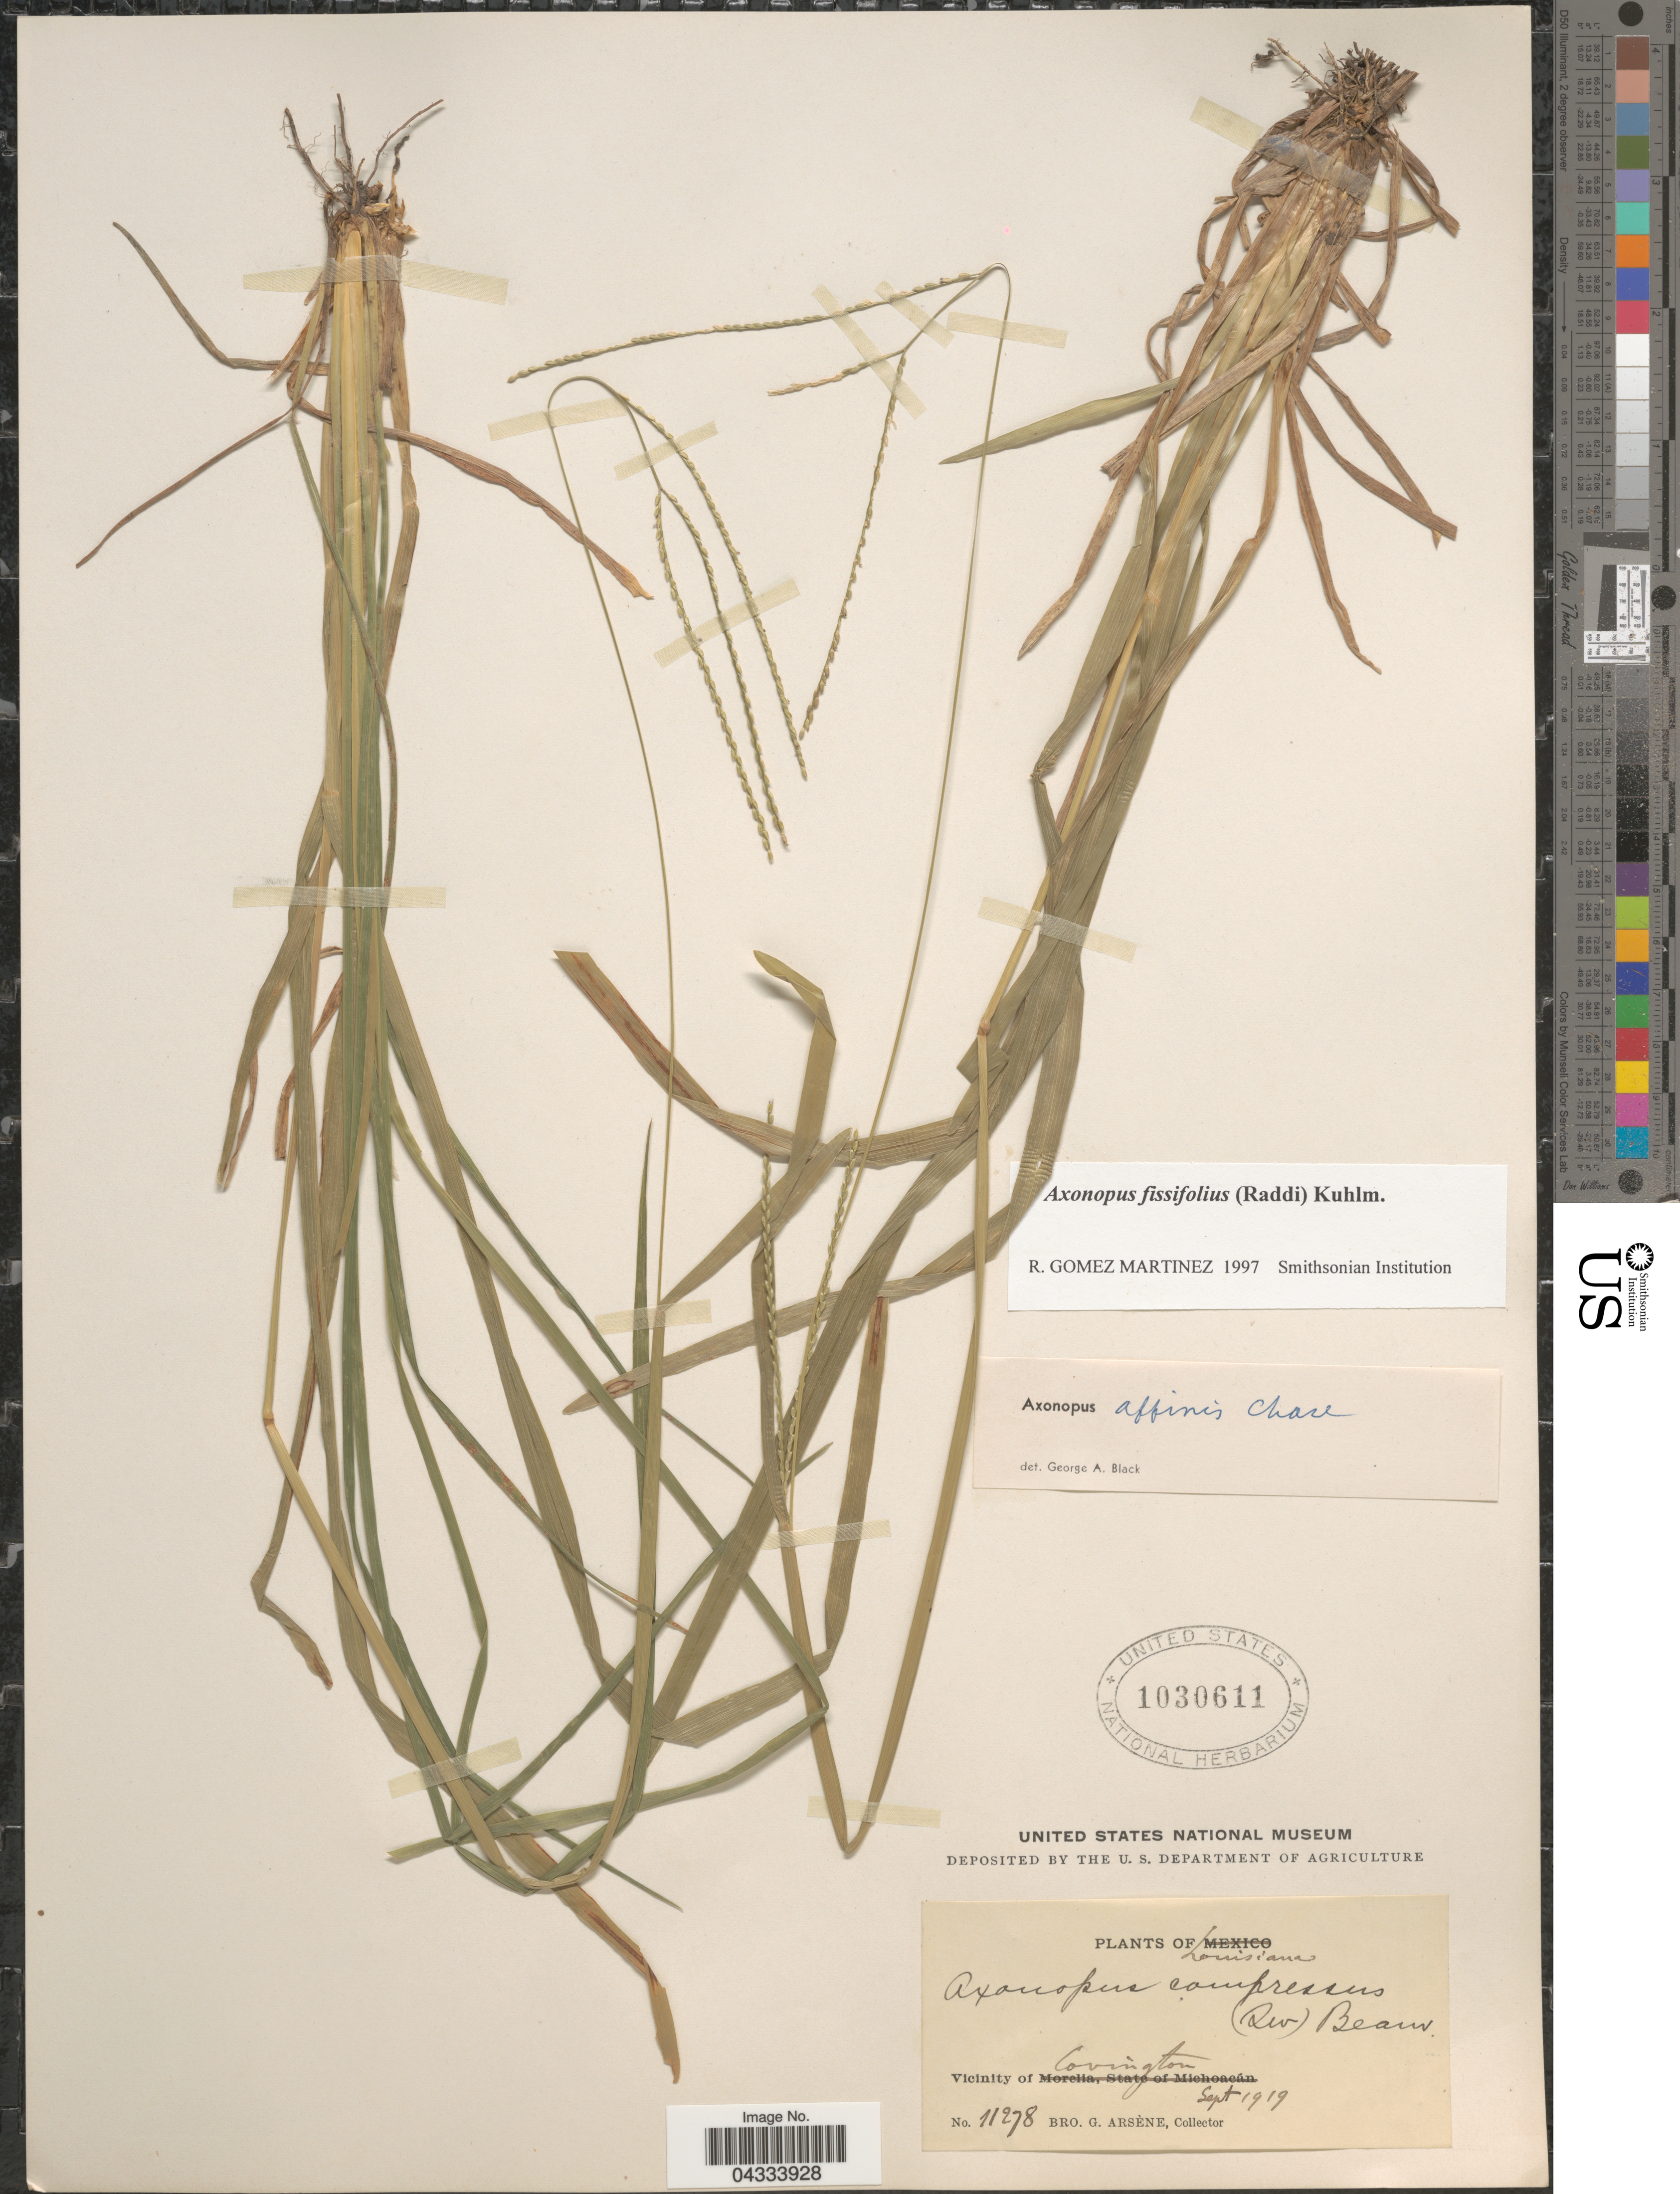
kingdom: Plantae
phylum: Tracheophyta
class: Liliopsida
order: Poales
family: Poaceae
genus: Axonopus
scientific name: Axonopus fissifolius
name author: (Raddi) Kuhlm.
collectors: Bro. G. Arsène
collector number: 11278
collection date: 1919-09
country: United States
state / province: Louisiana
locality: Vicinity of Covington.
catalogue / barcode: US 1030611